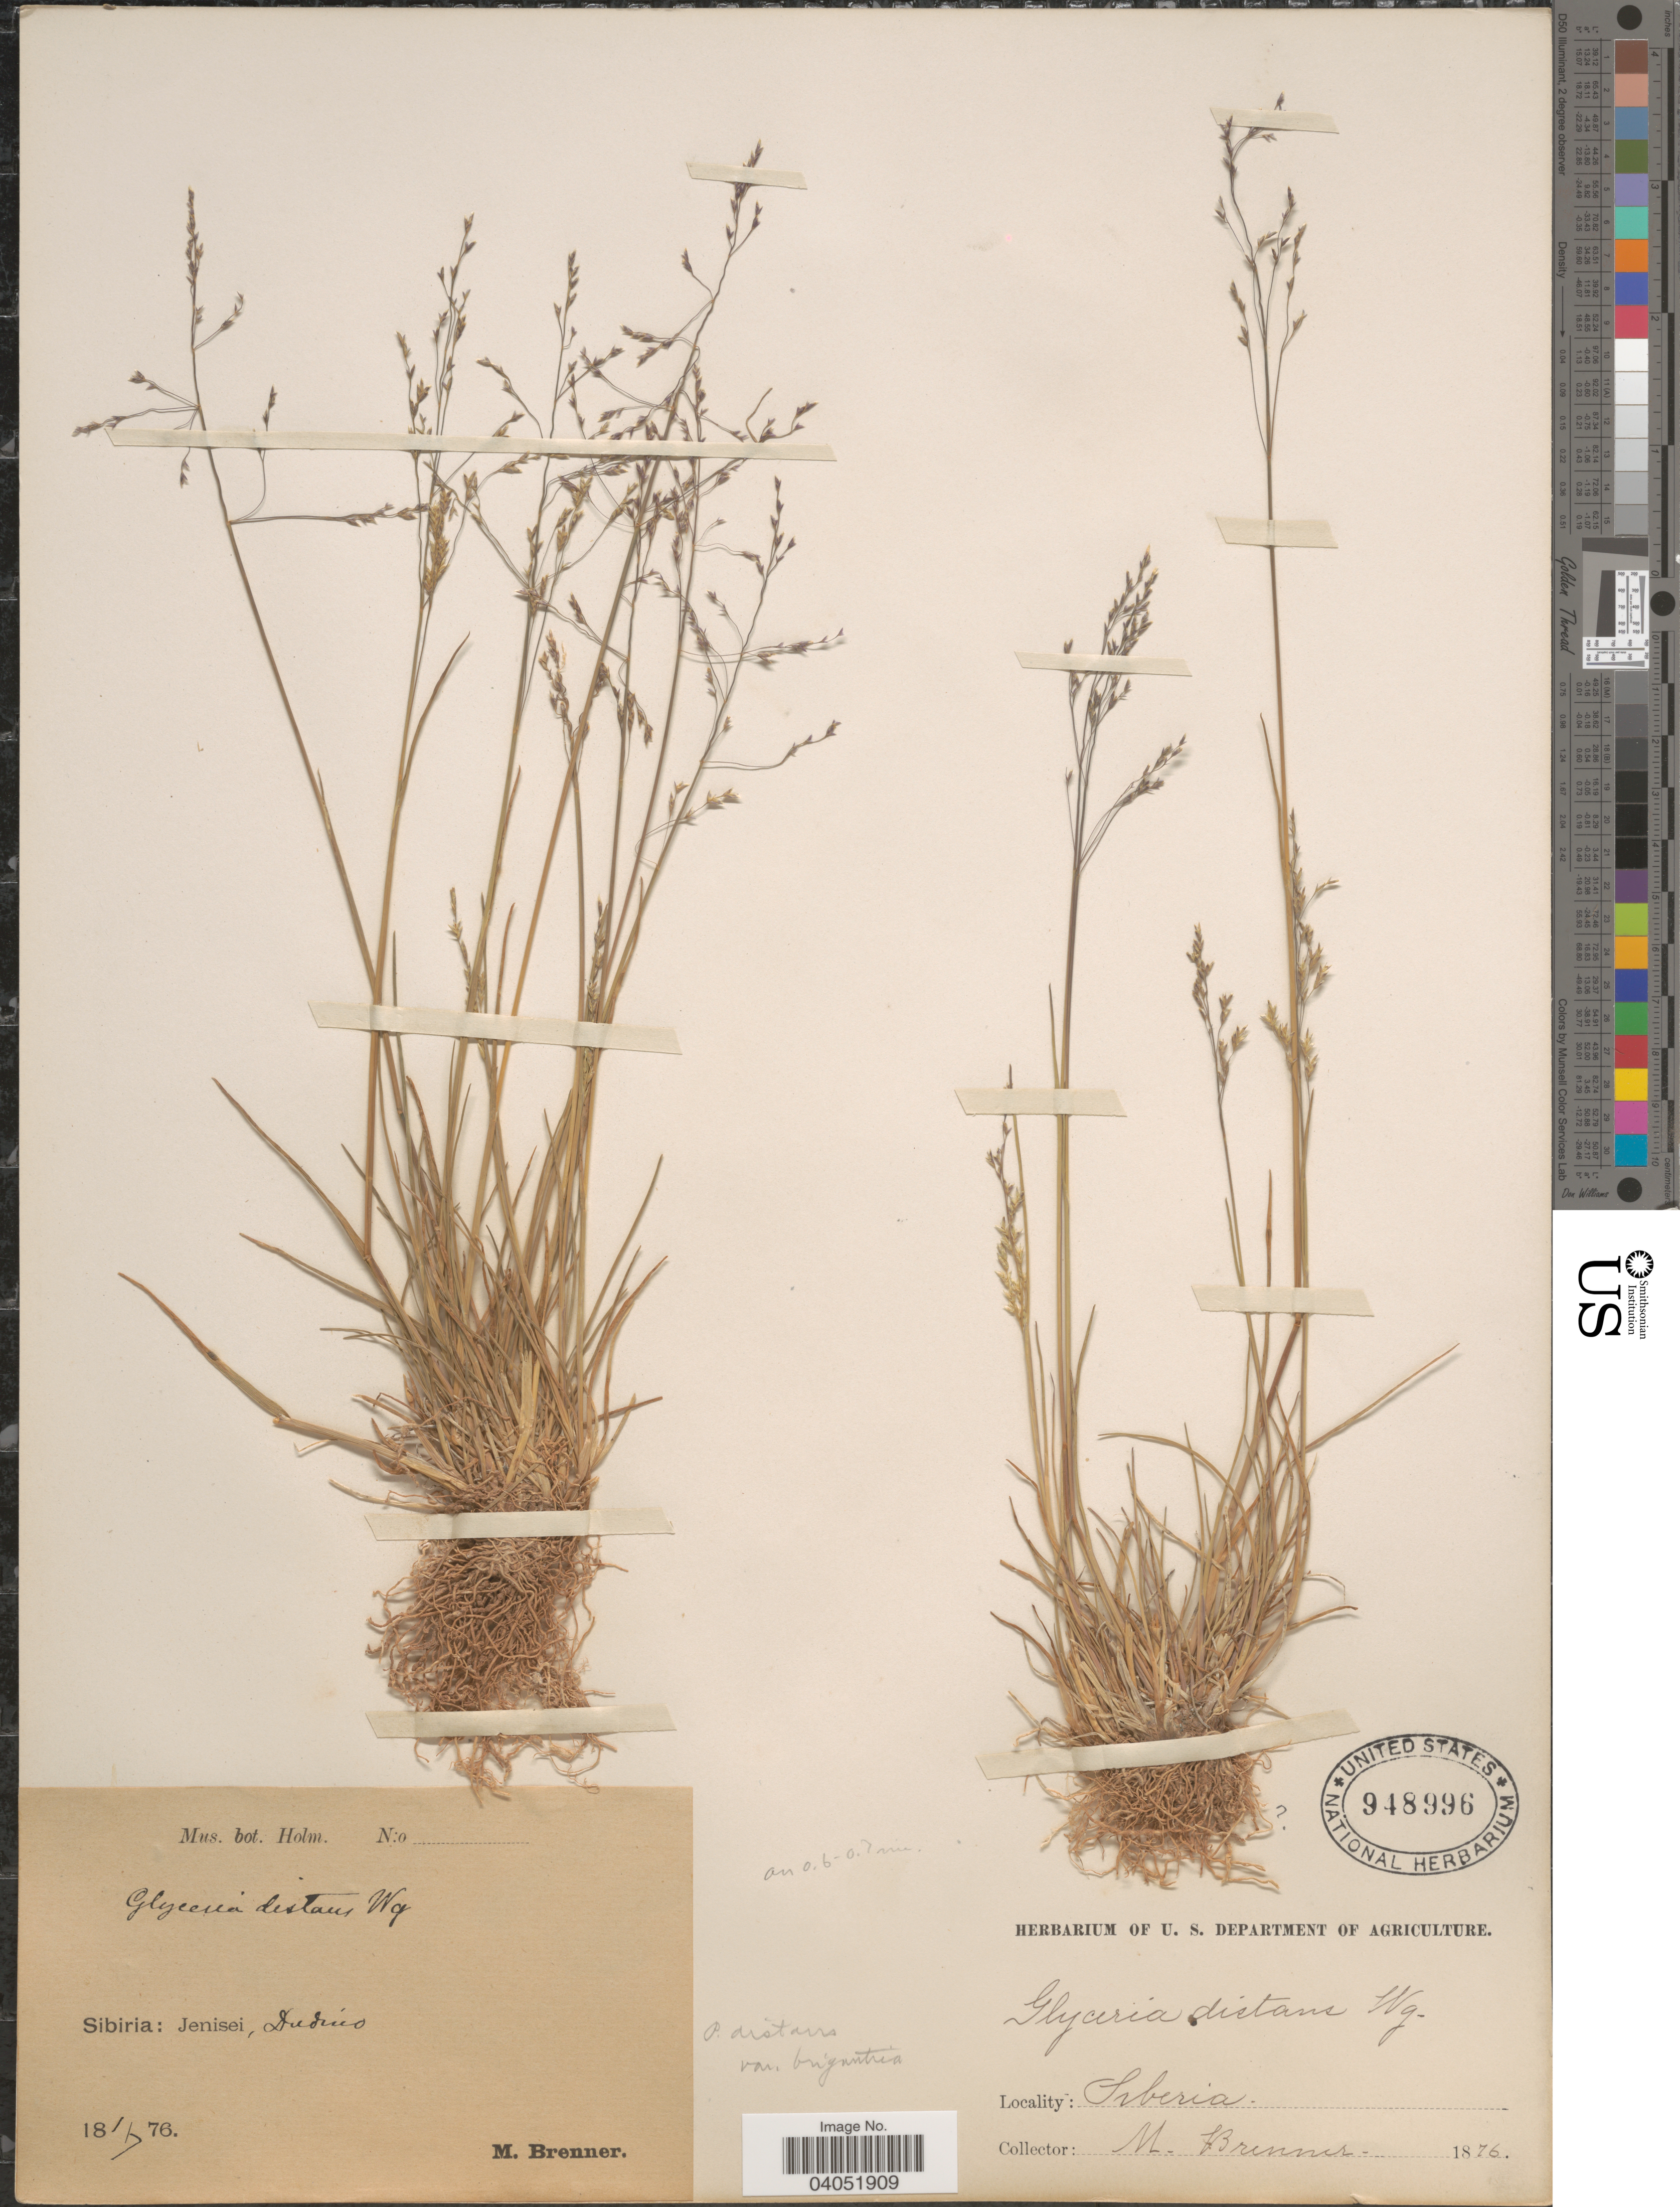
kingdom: Plantae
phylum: Tracheophyta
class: Liliopsida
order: Poales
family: Poaceae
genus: Puccinellia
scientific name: Puccinellia distans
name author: (Jacq.) Parl.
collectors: M. Brenner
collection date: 1876-07-01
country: Russian Federation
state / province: Krasnoyarsk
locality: Sibiria: Jenisei, Dudino.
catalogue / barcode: US 948996